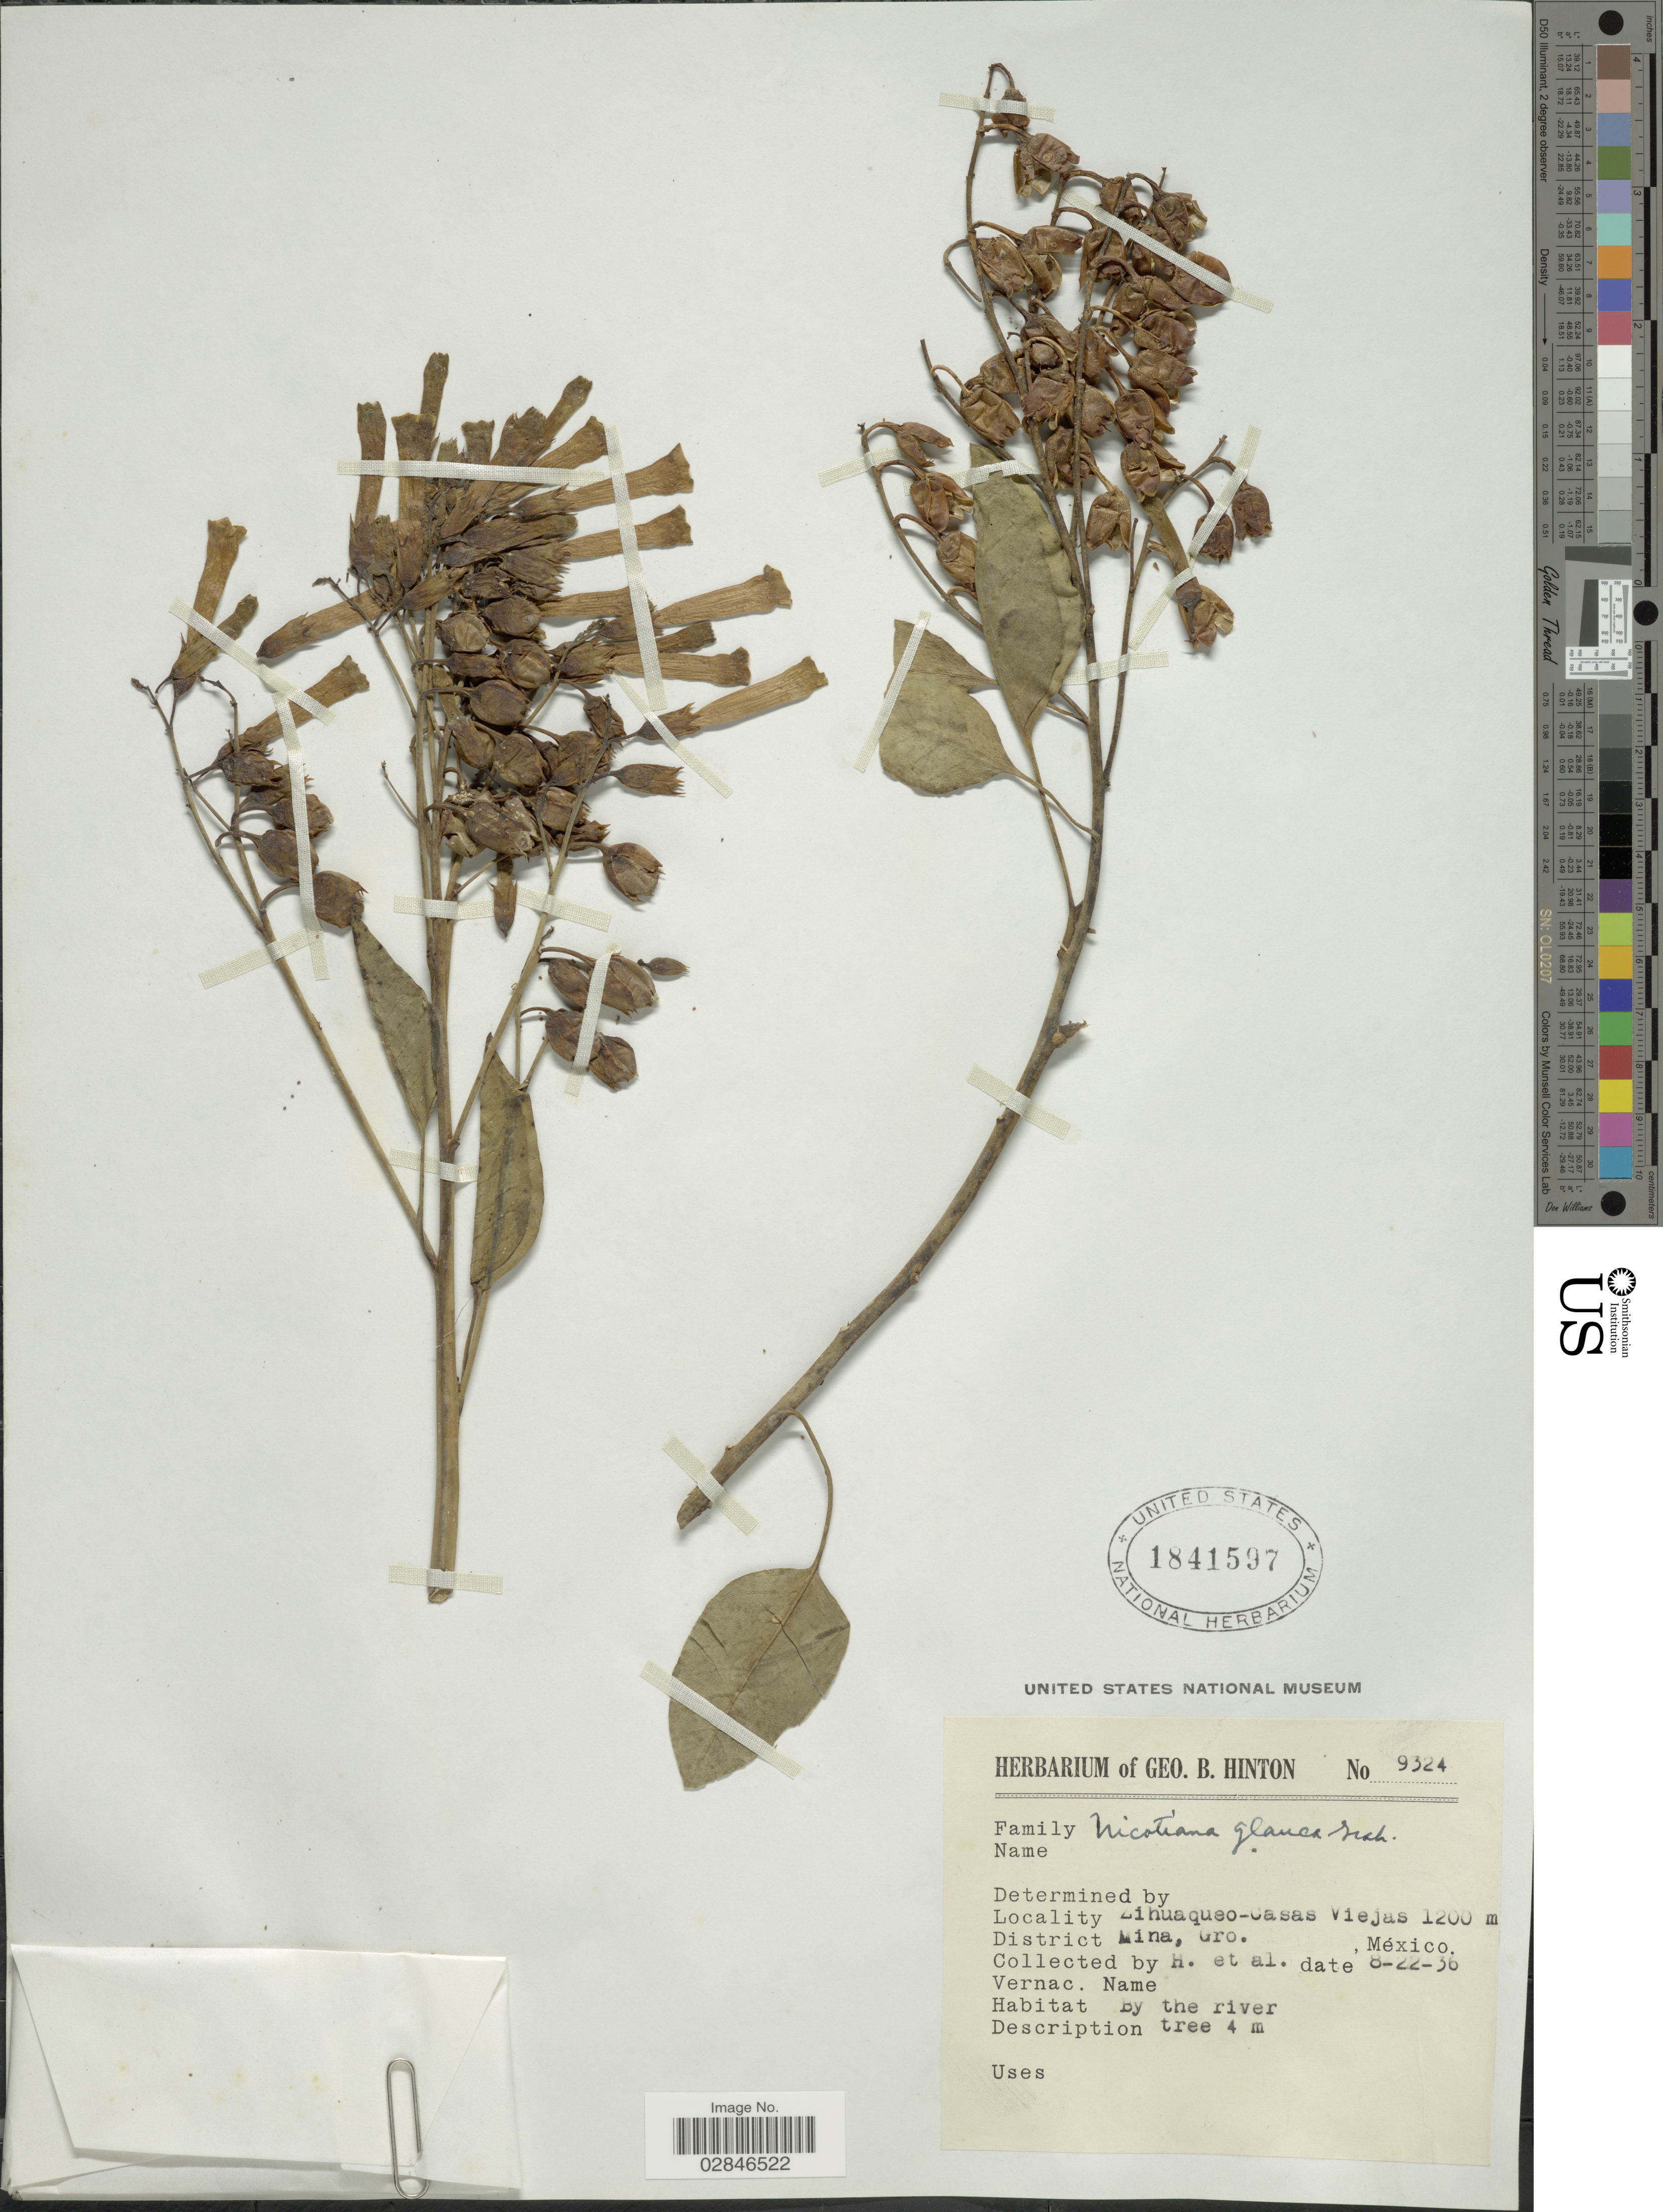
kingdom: Plantae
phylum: Tracheophyta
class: Magnoliopsida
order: Solanales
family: Solanaceae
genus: Nicotiana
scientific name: Nicotiana glauca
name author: Graham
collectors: G. B. Hinton & et al.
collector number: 9324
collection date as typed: Transcribed d/m/y: 22/8/36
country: Mexico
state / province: Guerrero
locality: Zihuaqueo-Casas Viejas, District Mina.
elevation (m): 1200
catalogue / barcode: US 1841597